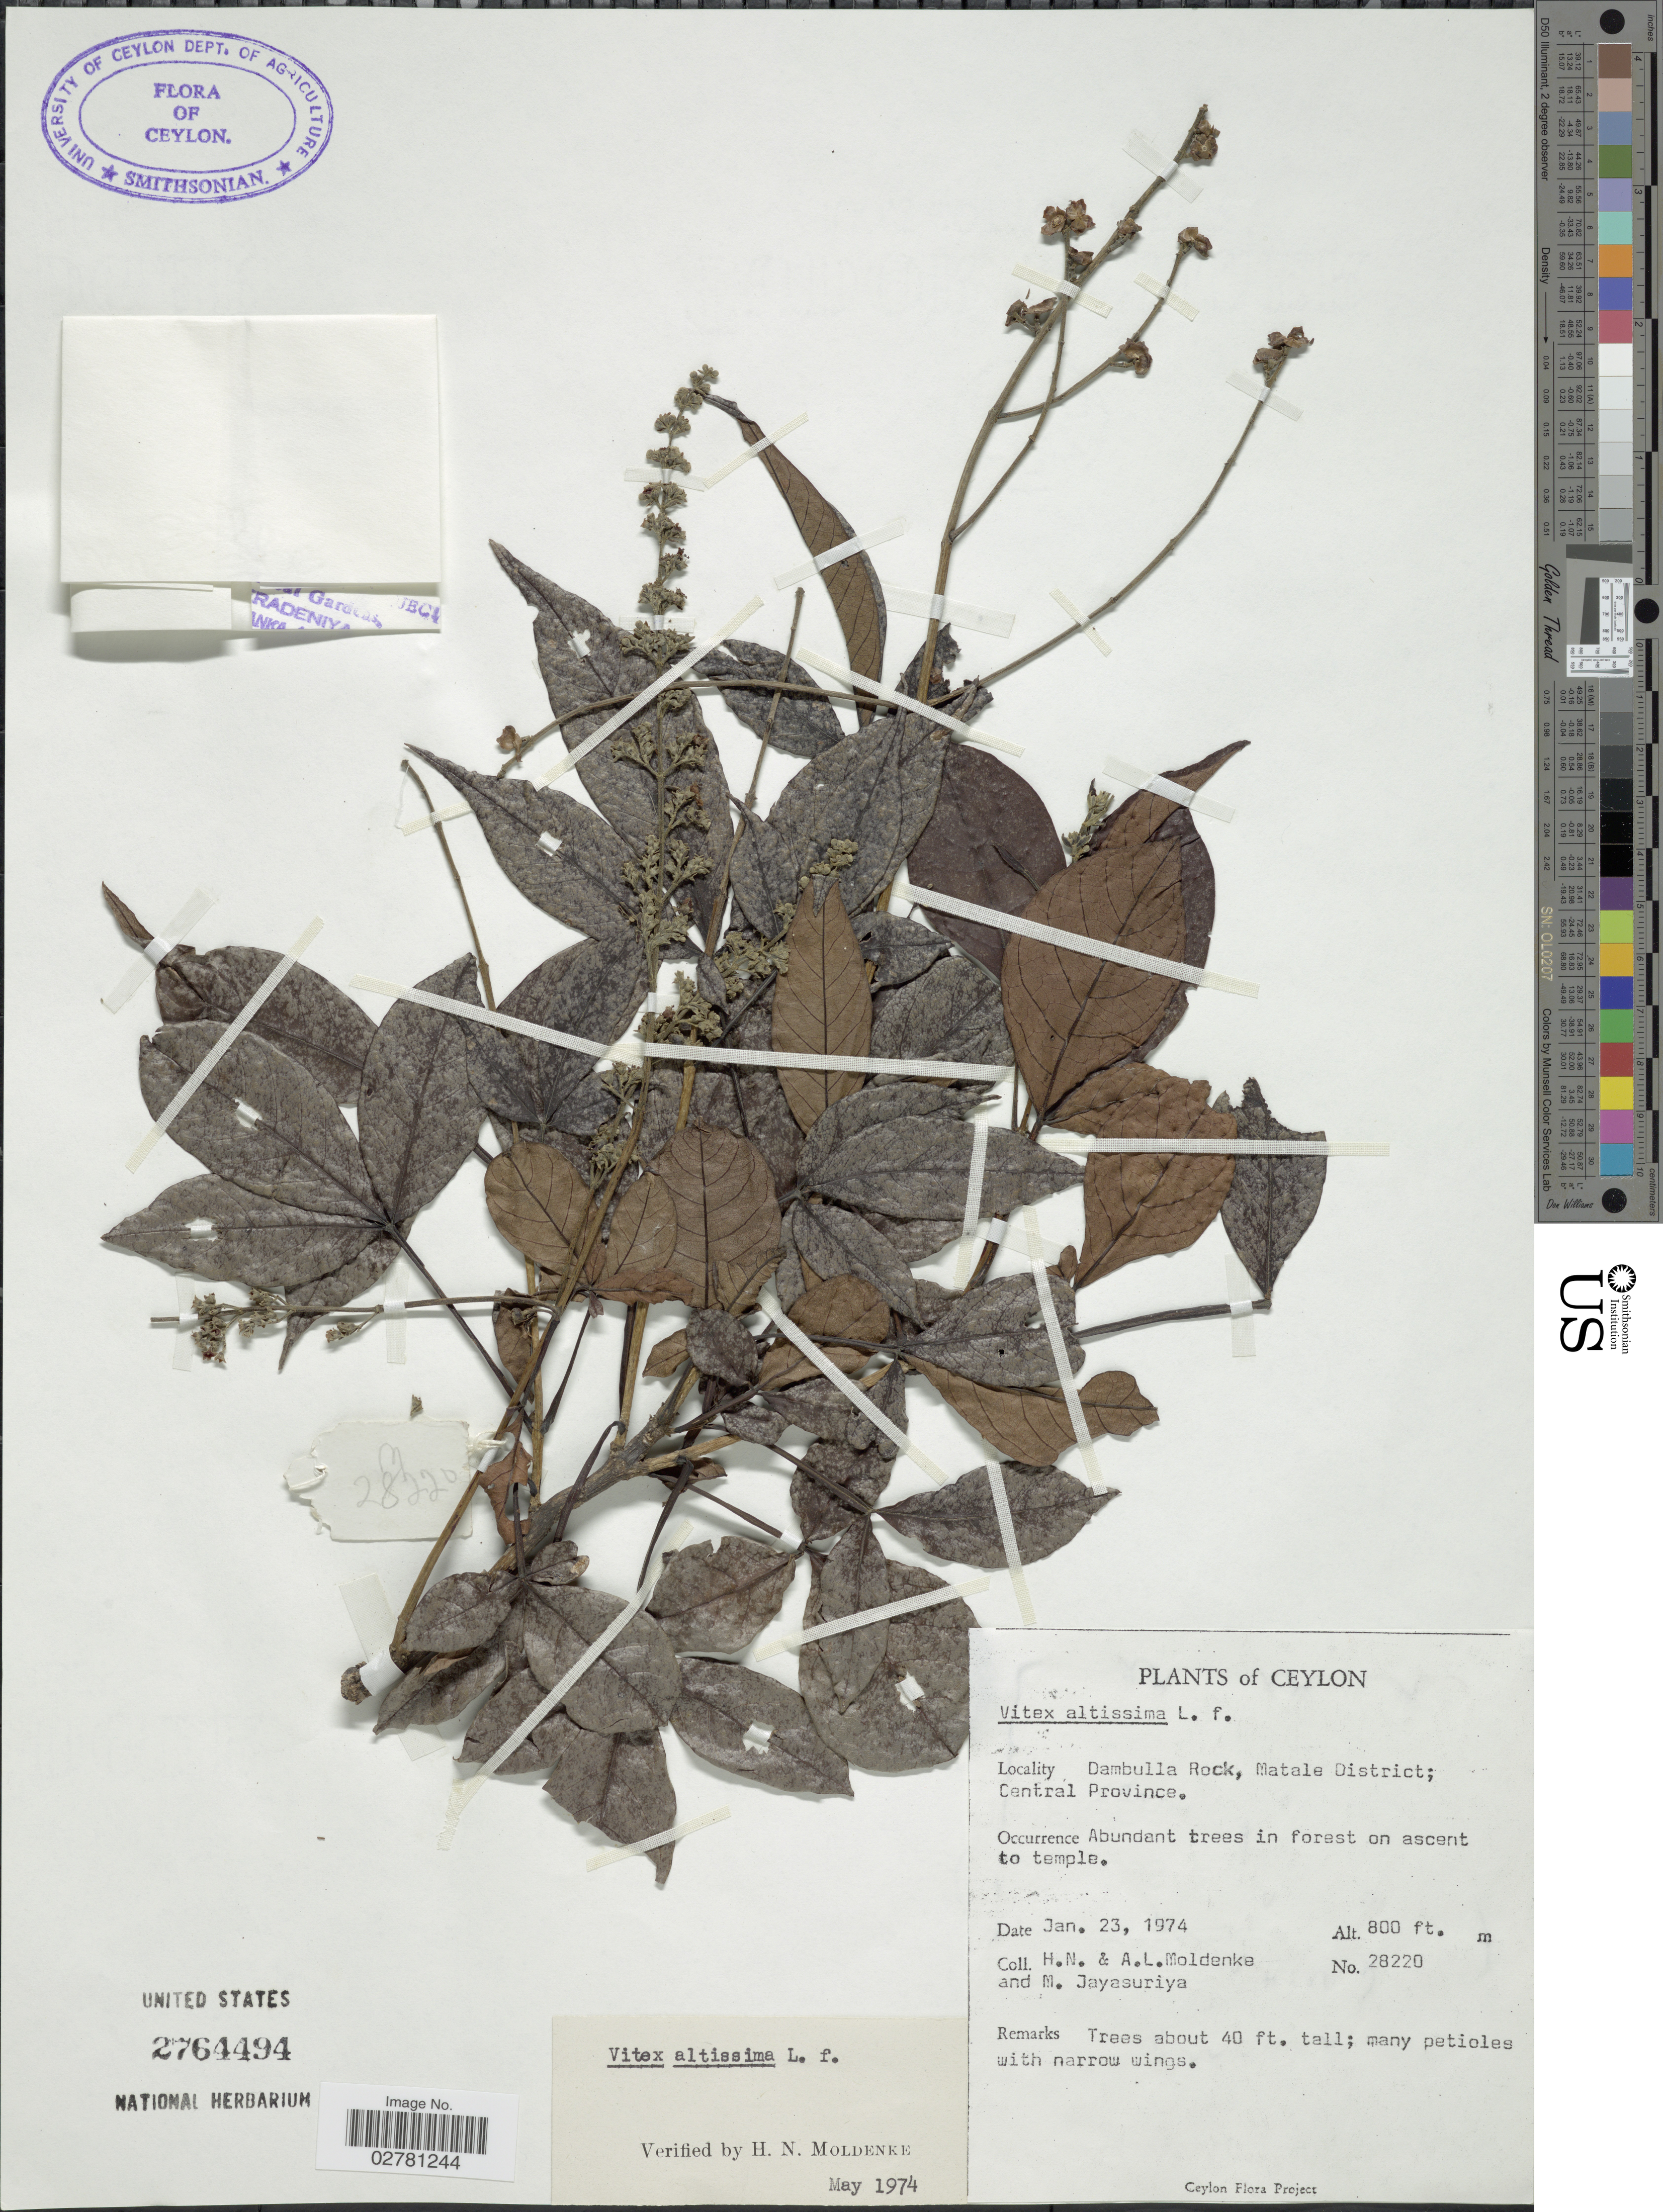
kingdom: Plantae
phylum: Tracheophyta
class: Magnoliopsida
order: Lamiales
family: Lamiaceae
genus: Vitex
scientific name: Vitex altissima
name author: L. f.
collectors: H. N. Moldenke, A. L. Moldenke & M. Jayasuriya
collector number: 28220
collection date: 1974-01-23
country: Sri Lanka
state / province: Central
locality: Ceylon. Dambulla Rock, Matale District.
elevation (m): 244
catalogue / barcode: US 2764494